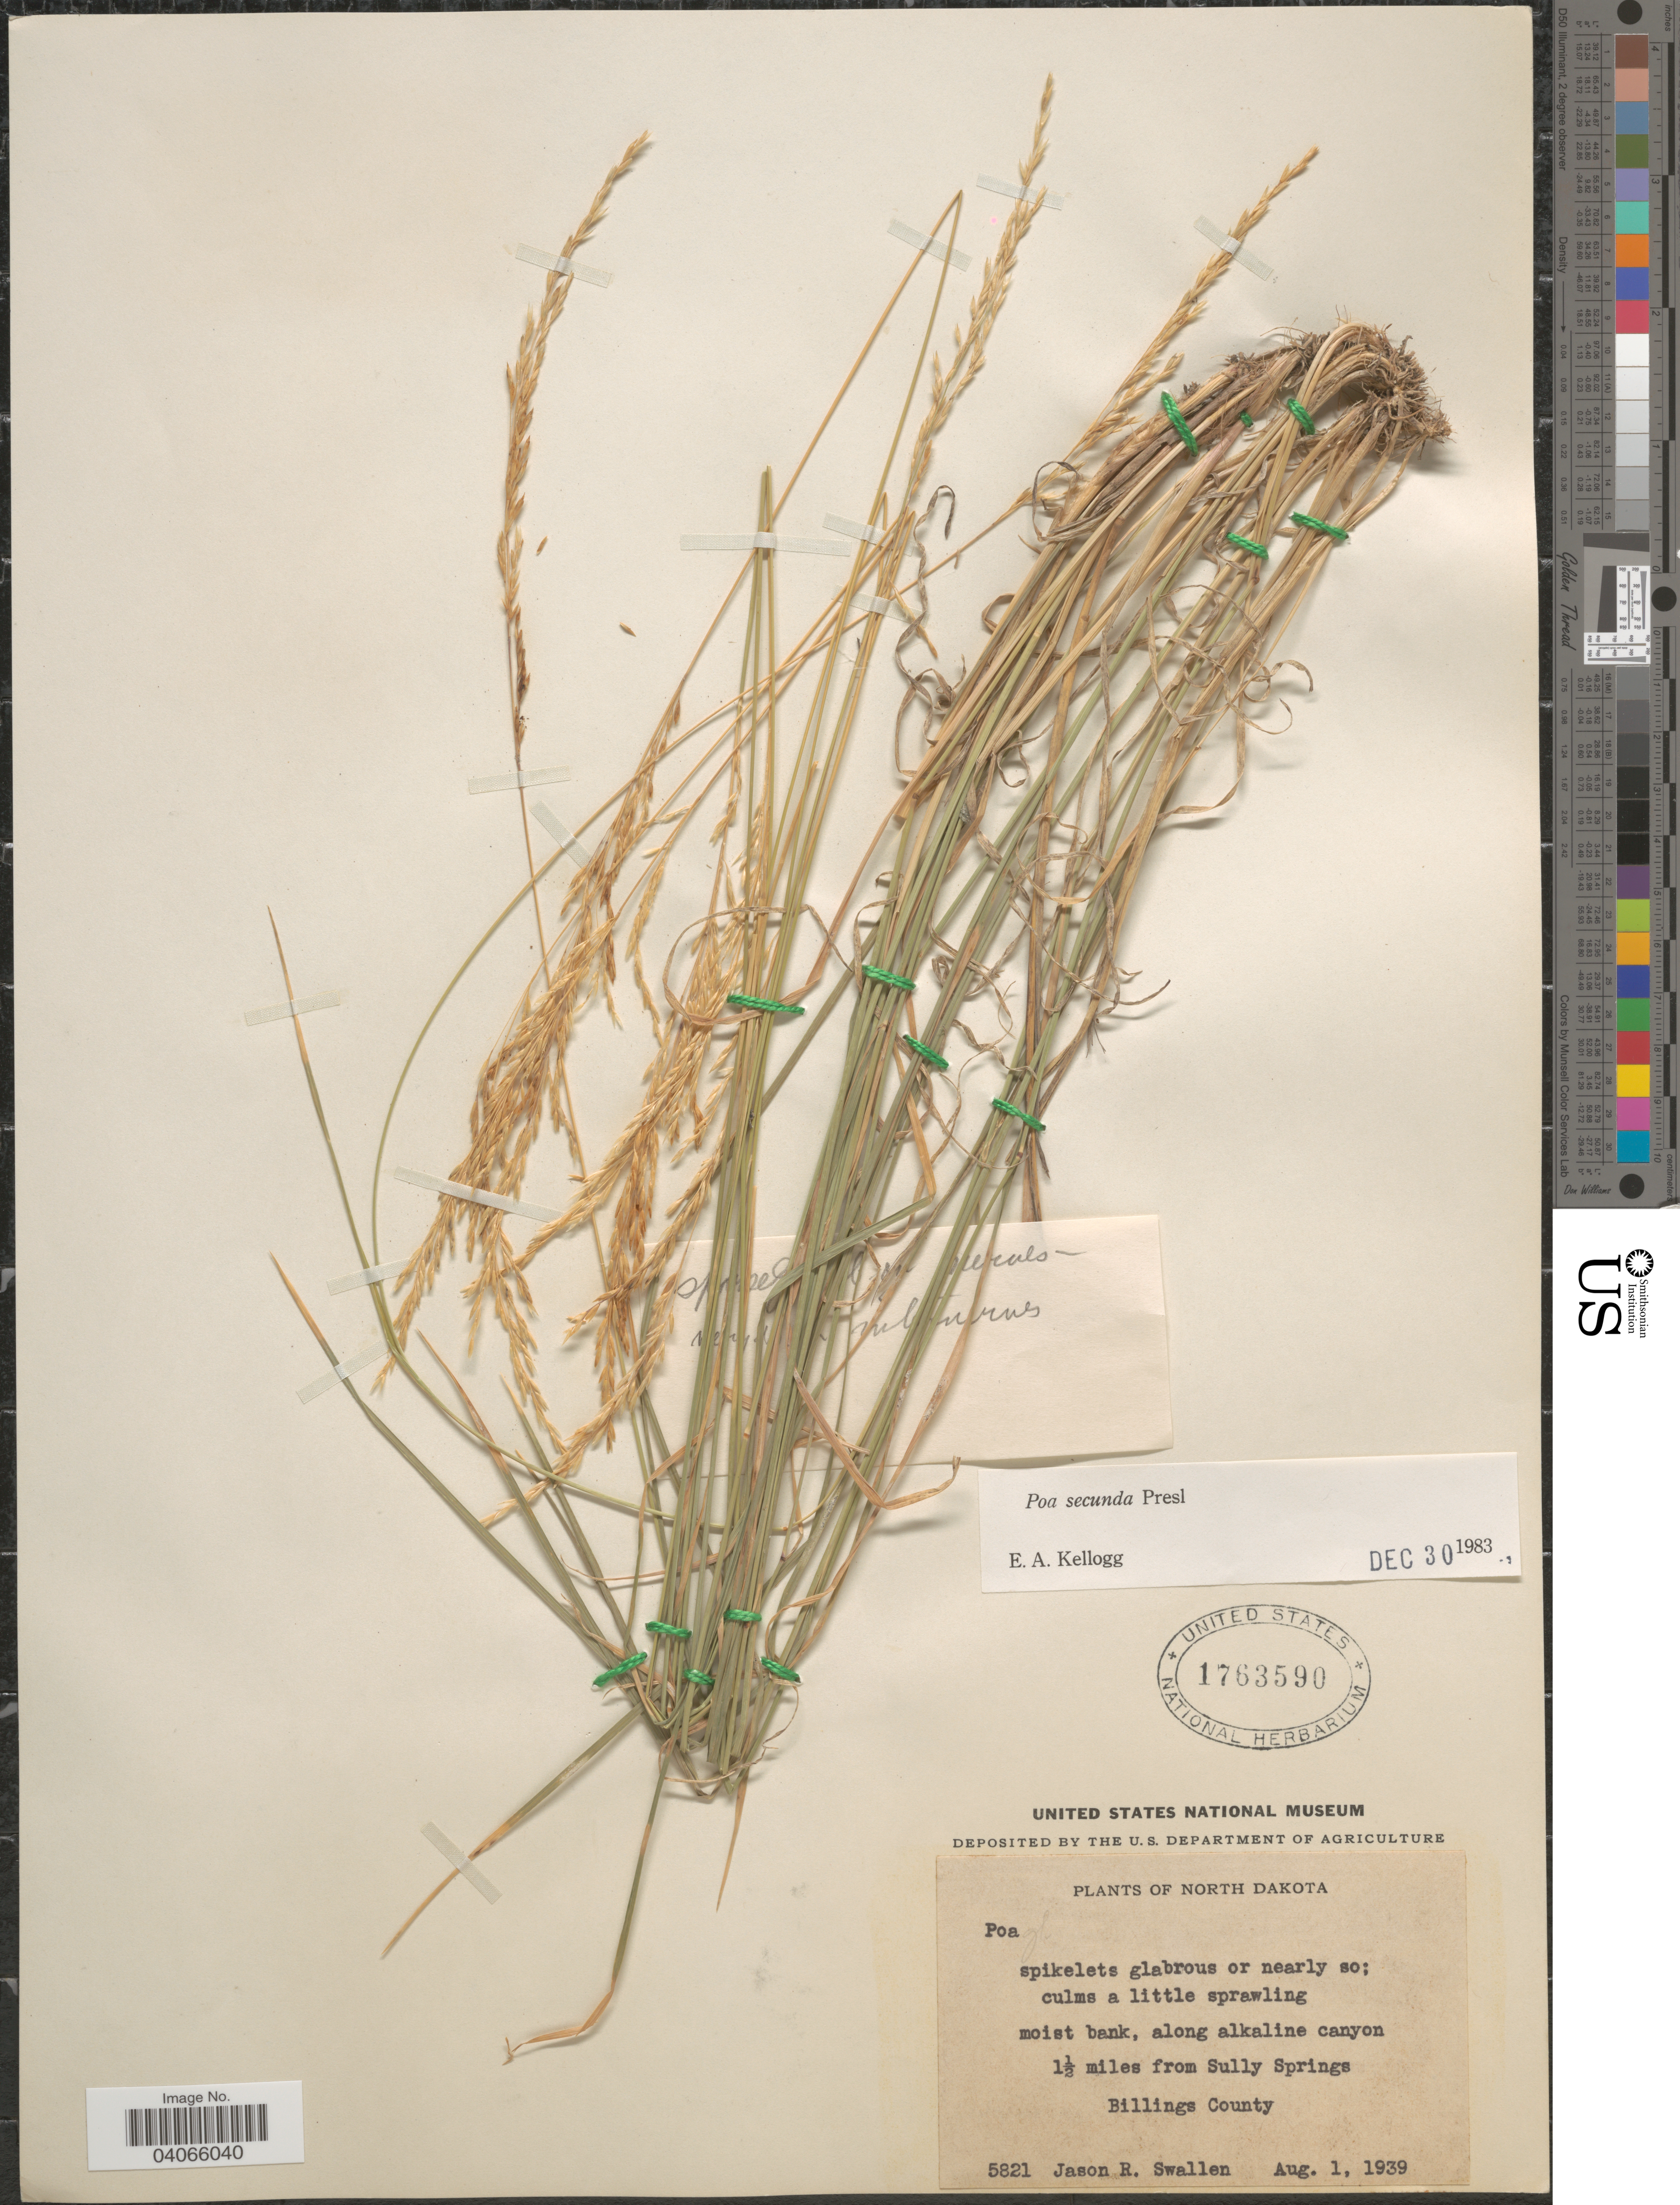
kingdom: Plantae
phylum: Tracheophyta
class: Liliopsida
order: Poales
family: Poaceae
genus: Poa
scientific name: Poa secunda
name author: J. Presl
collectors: J. R. Swallen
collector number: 5821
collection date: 1939-08-01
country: United States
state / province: North Dakota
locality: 1½ miles from Sully Springs. Billings County.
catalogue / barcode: US 1763590